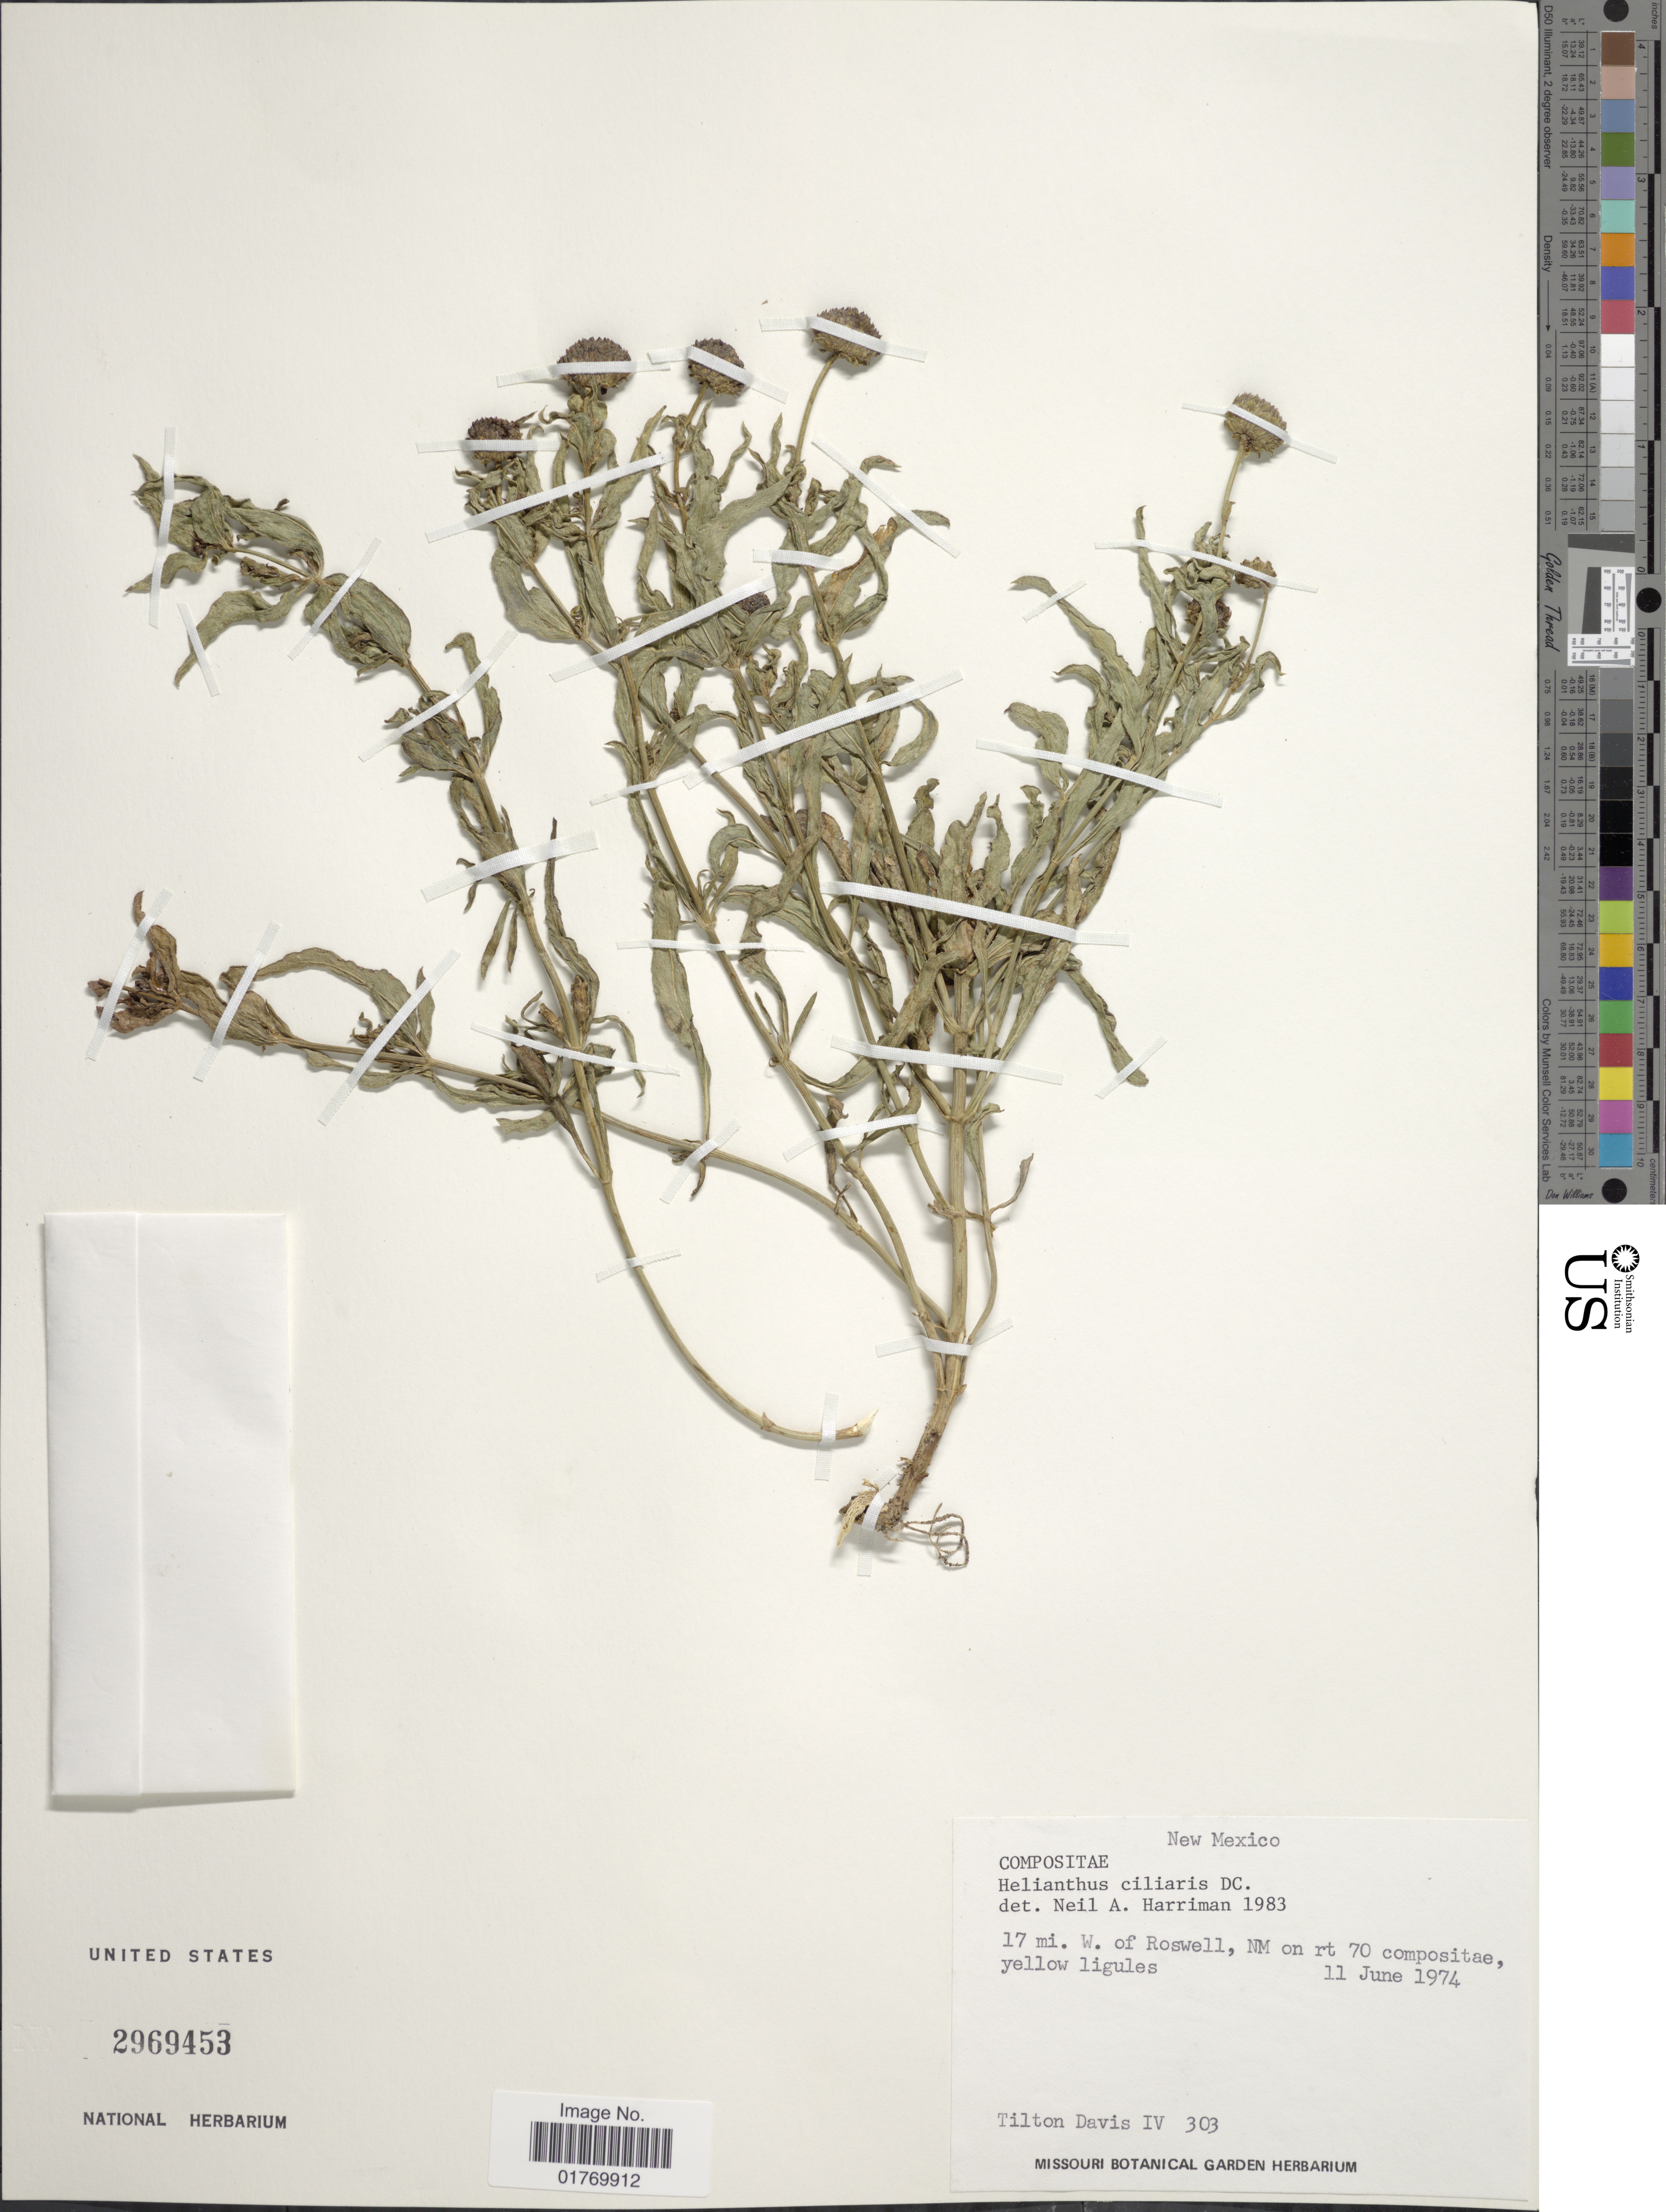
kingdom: Plantae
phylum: Tracheophyta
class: Magnoliopsida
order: Asterales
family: Asteraceae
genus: Helianthus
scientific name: Helianthus ciliaris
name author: DC.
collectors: T. Davis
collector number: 303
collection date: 1974-06-11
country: United States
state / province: New Mexico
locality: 17 mi. W. of Roswell, NW on rt 70 compositae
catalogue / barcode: US 2969453